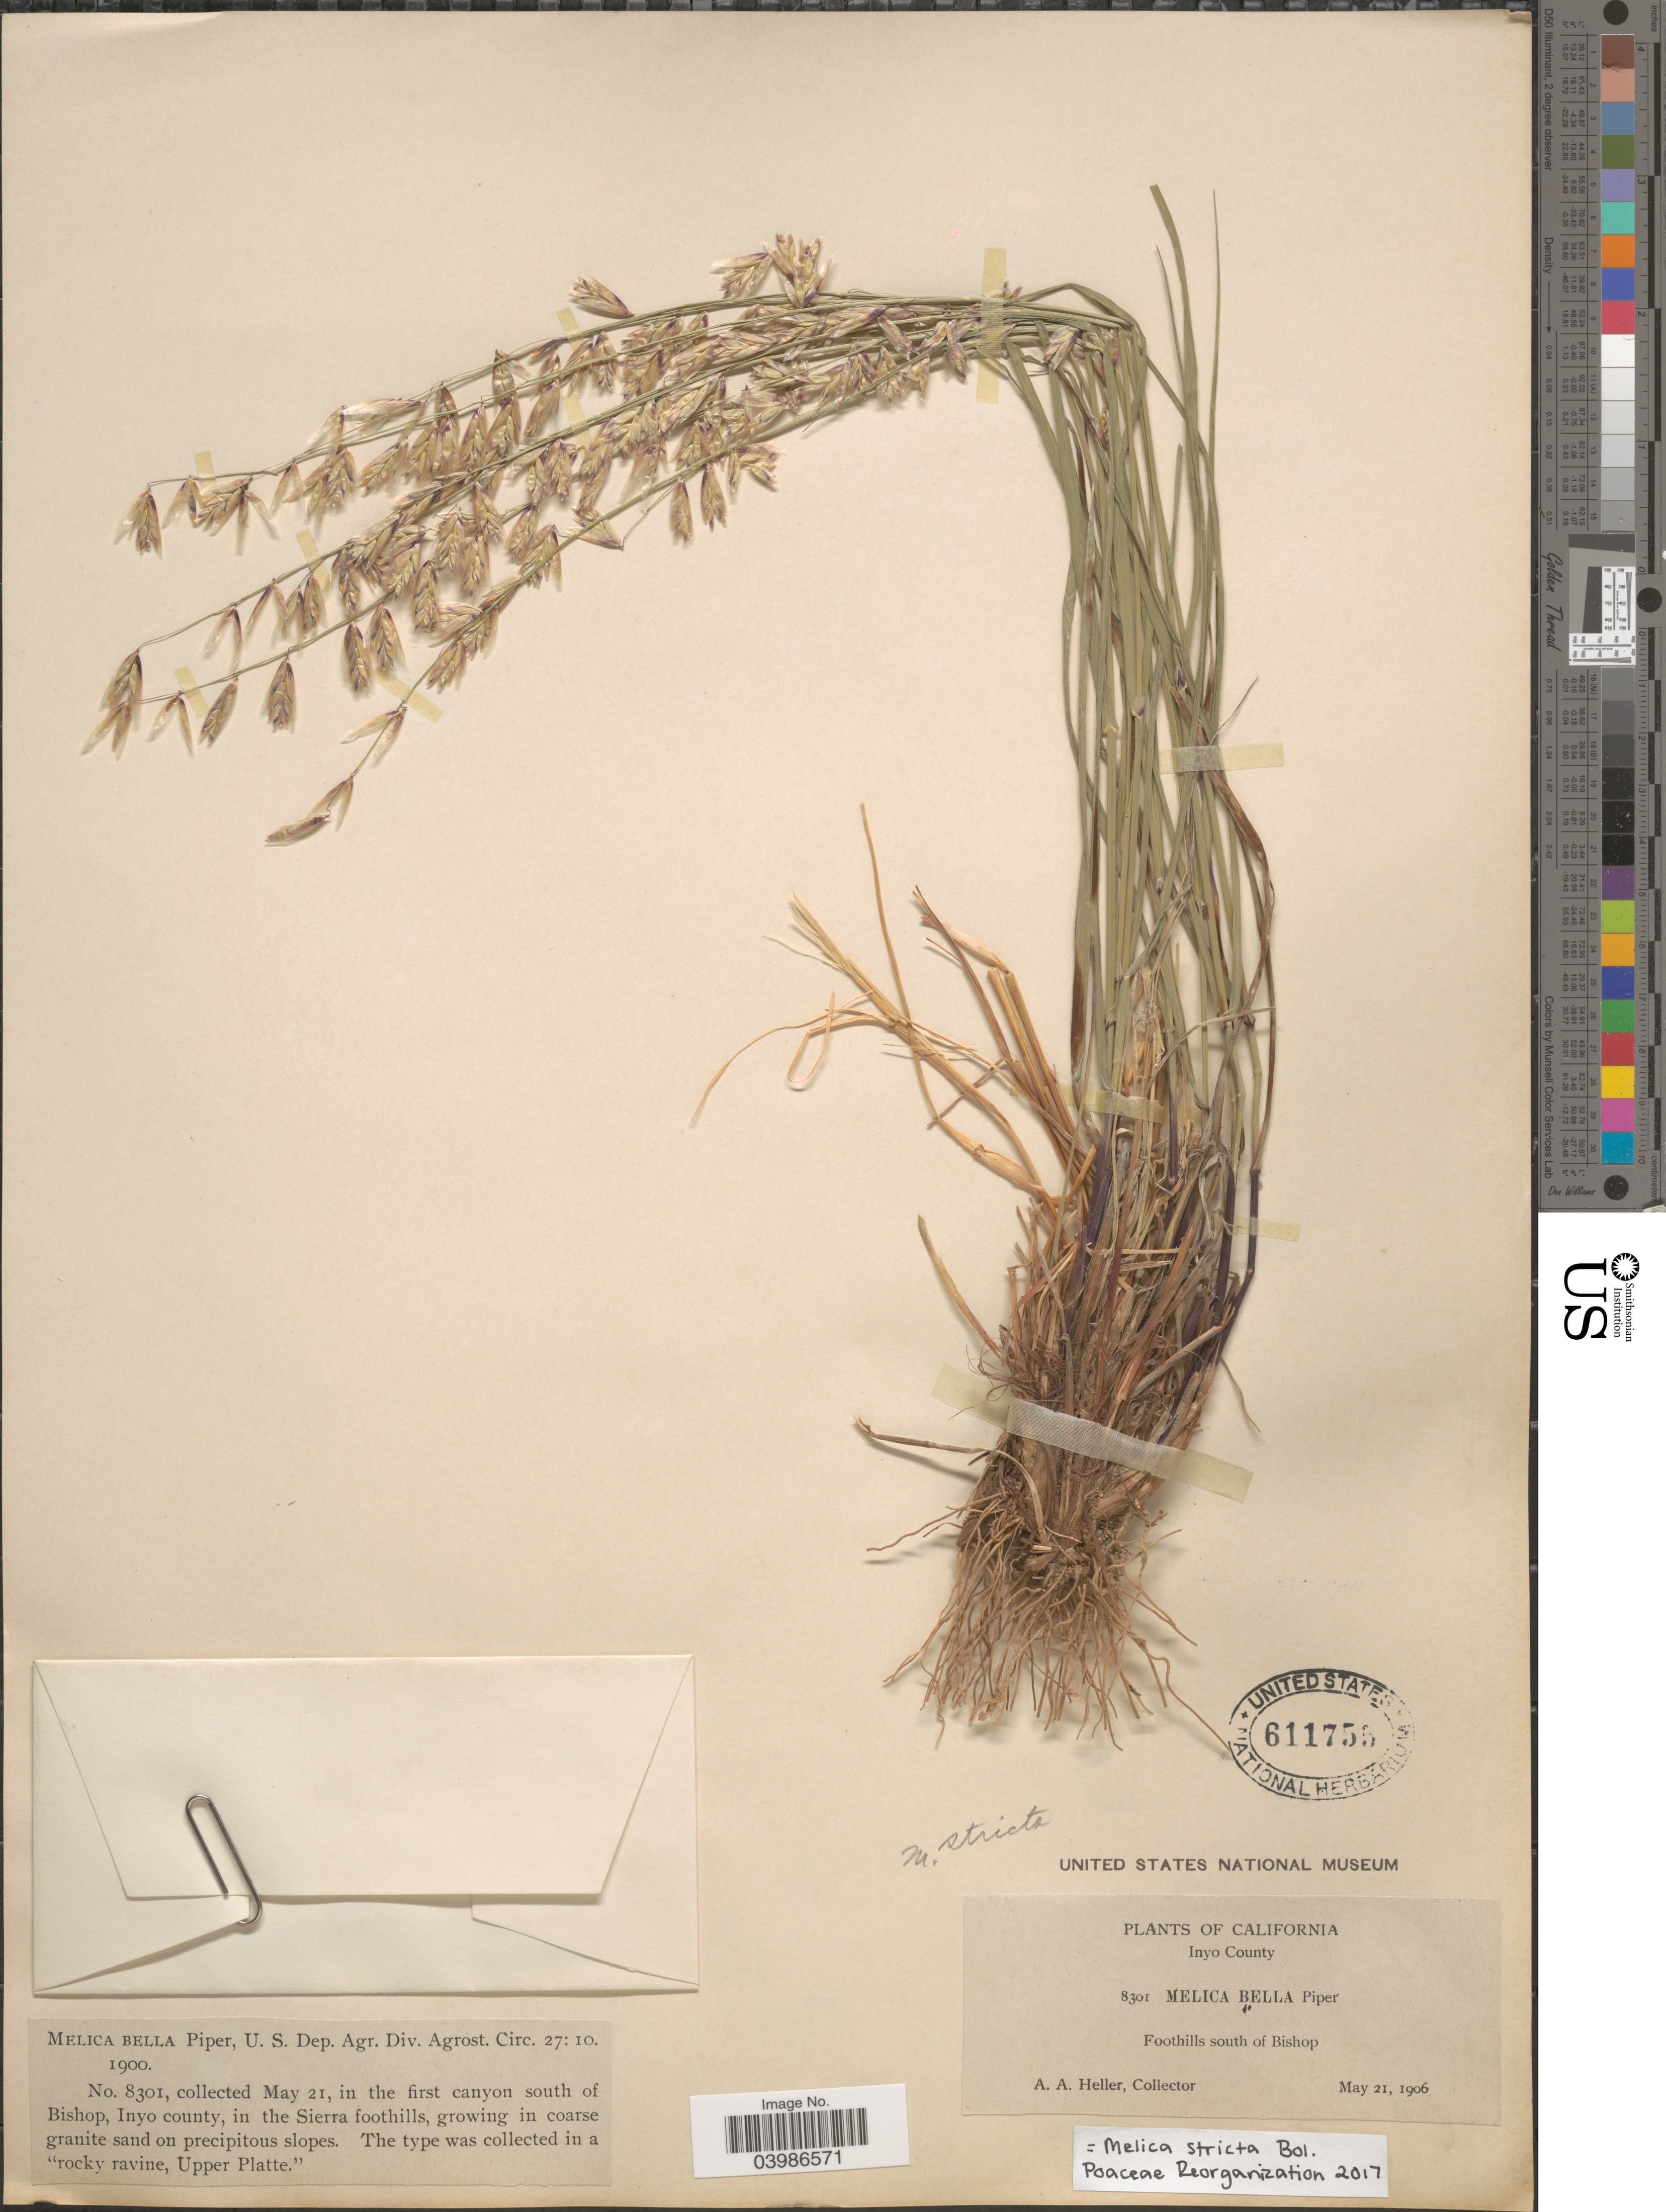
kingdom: Plantae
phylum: Tracheophyta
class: Liliopsida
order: Poales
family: Poaceae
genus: Melica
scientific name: Melica stricta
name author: Bol.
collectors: A. A. Heller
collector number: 8301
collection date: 1906-05-21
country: United States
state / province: California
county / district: Inyo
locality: In the first canyon south of Bishop, Inyo county, in the Sierra foothills. Inyo County. Foothills south of Bishop.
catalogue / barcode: US 611755